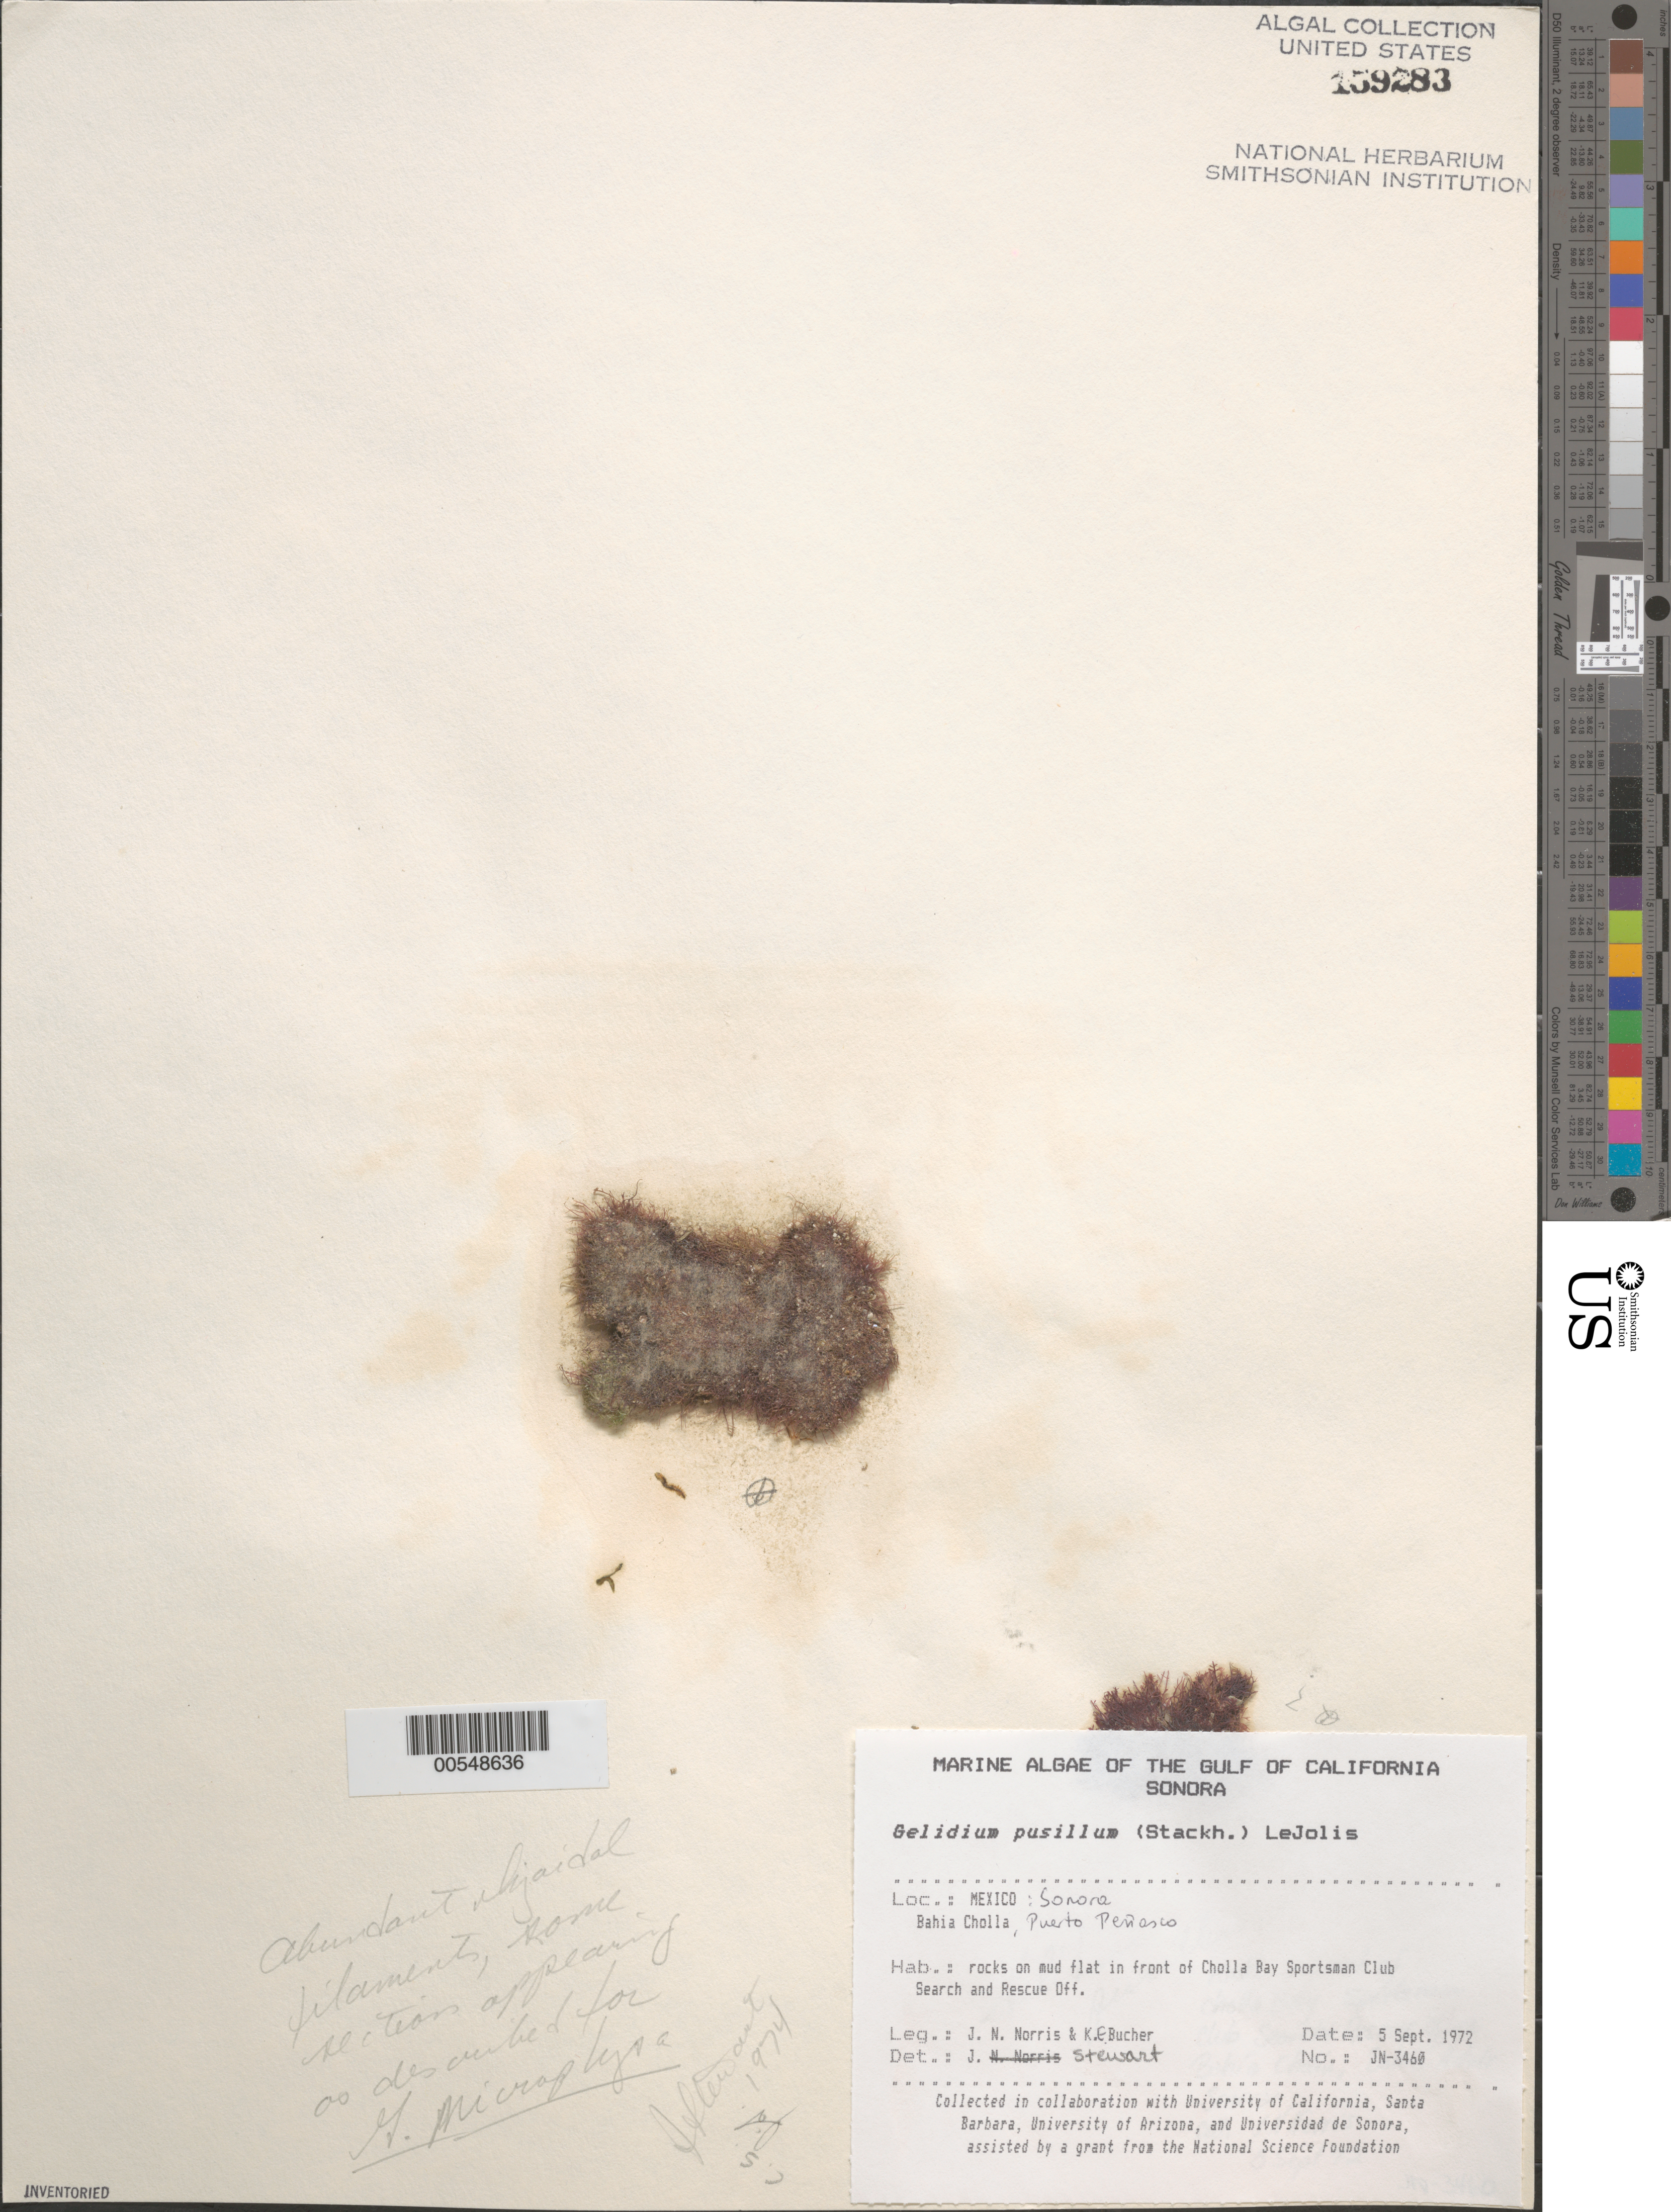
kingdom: Plantae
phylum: Rhodophyta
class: Florideophyceae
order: Gelidiales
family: Gelidiaceae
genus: Gelidium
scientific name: Gelidium pusillum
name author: (Stackh.) Le Jol.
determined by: Stewart, J.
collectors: J. N. Norris & K. E. Bucher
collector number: JN-3460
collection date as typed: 05 Sep 1972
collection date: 1972-09-05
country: Mexico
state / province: Sonora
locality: Bahia Cholla, Puerto Penasco, Cholla Bay Sportsman Club Search and Rescue Office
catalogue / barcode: US 159283